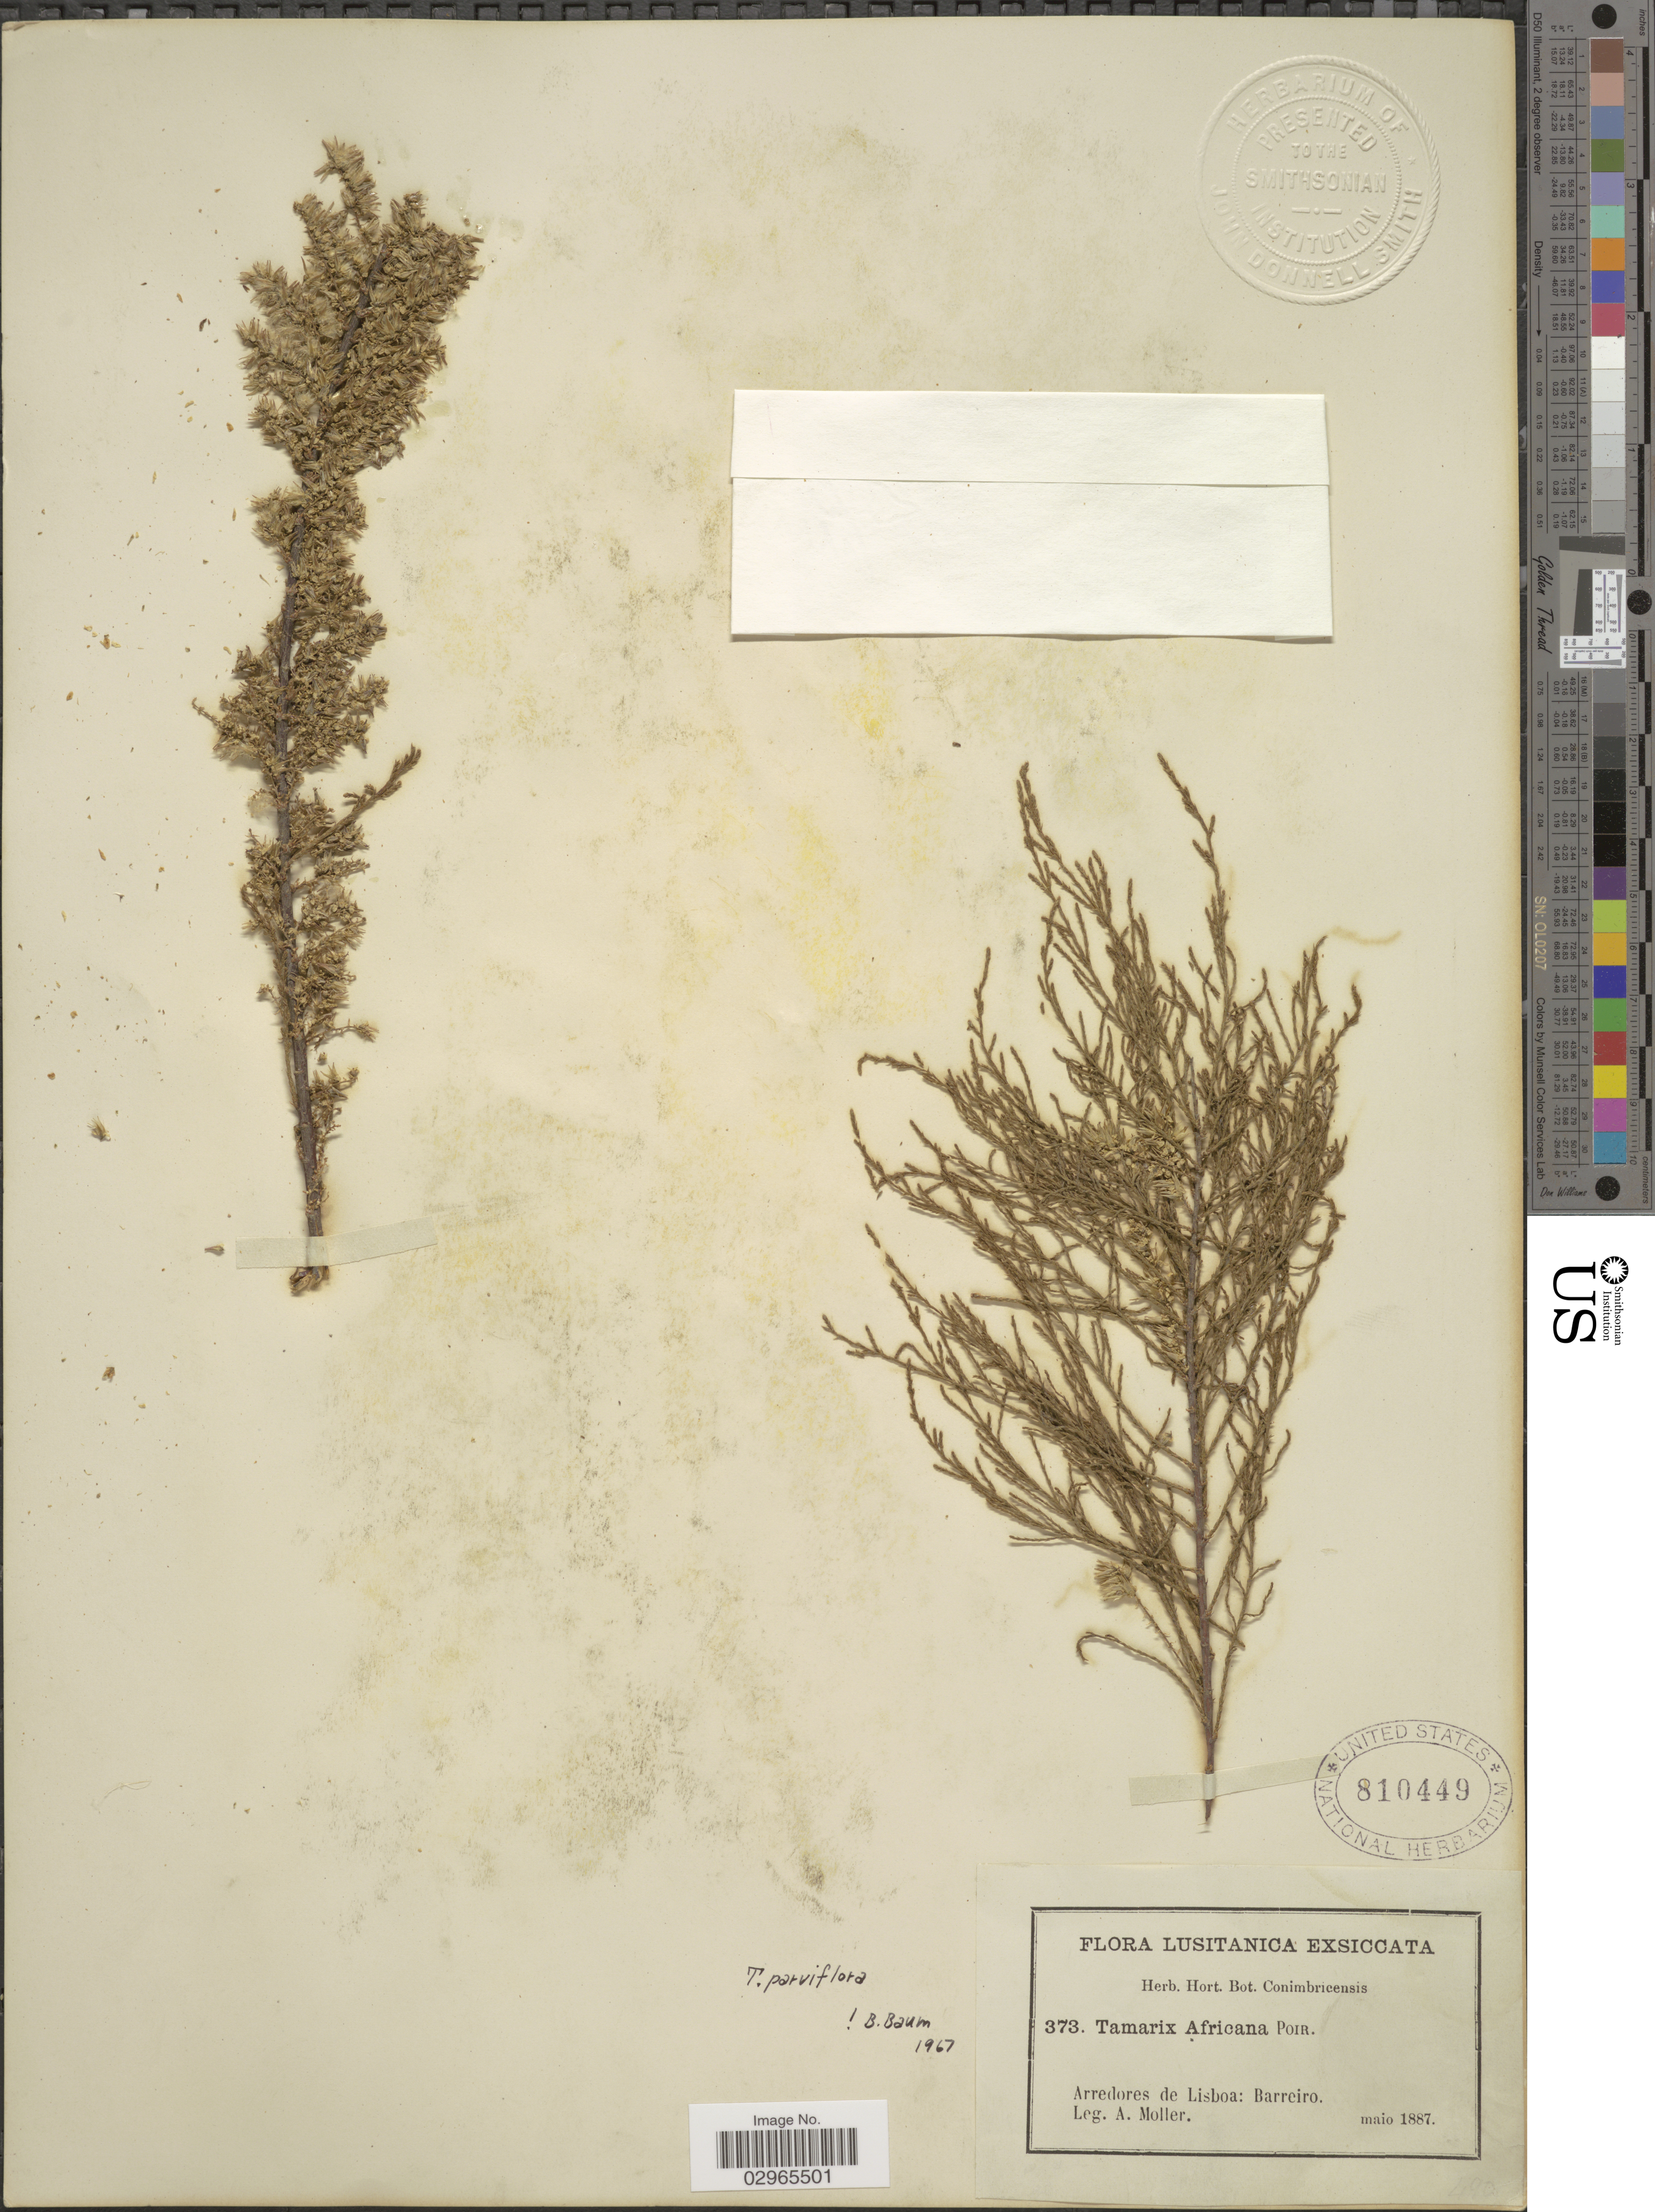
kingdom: Plantae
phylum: Tracheophyta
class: Magnoliopsida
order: Caryophyllales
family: Tamaricaceae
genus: Tamarix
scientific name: Tamarix parviflora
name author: DC.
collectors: A. Moller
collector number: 373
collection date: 1887-05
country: Portugal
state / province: Lisboa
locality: Lusitanica. Arredores de Lisboa: Barreiro.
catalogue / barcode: US 810449